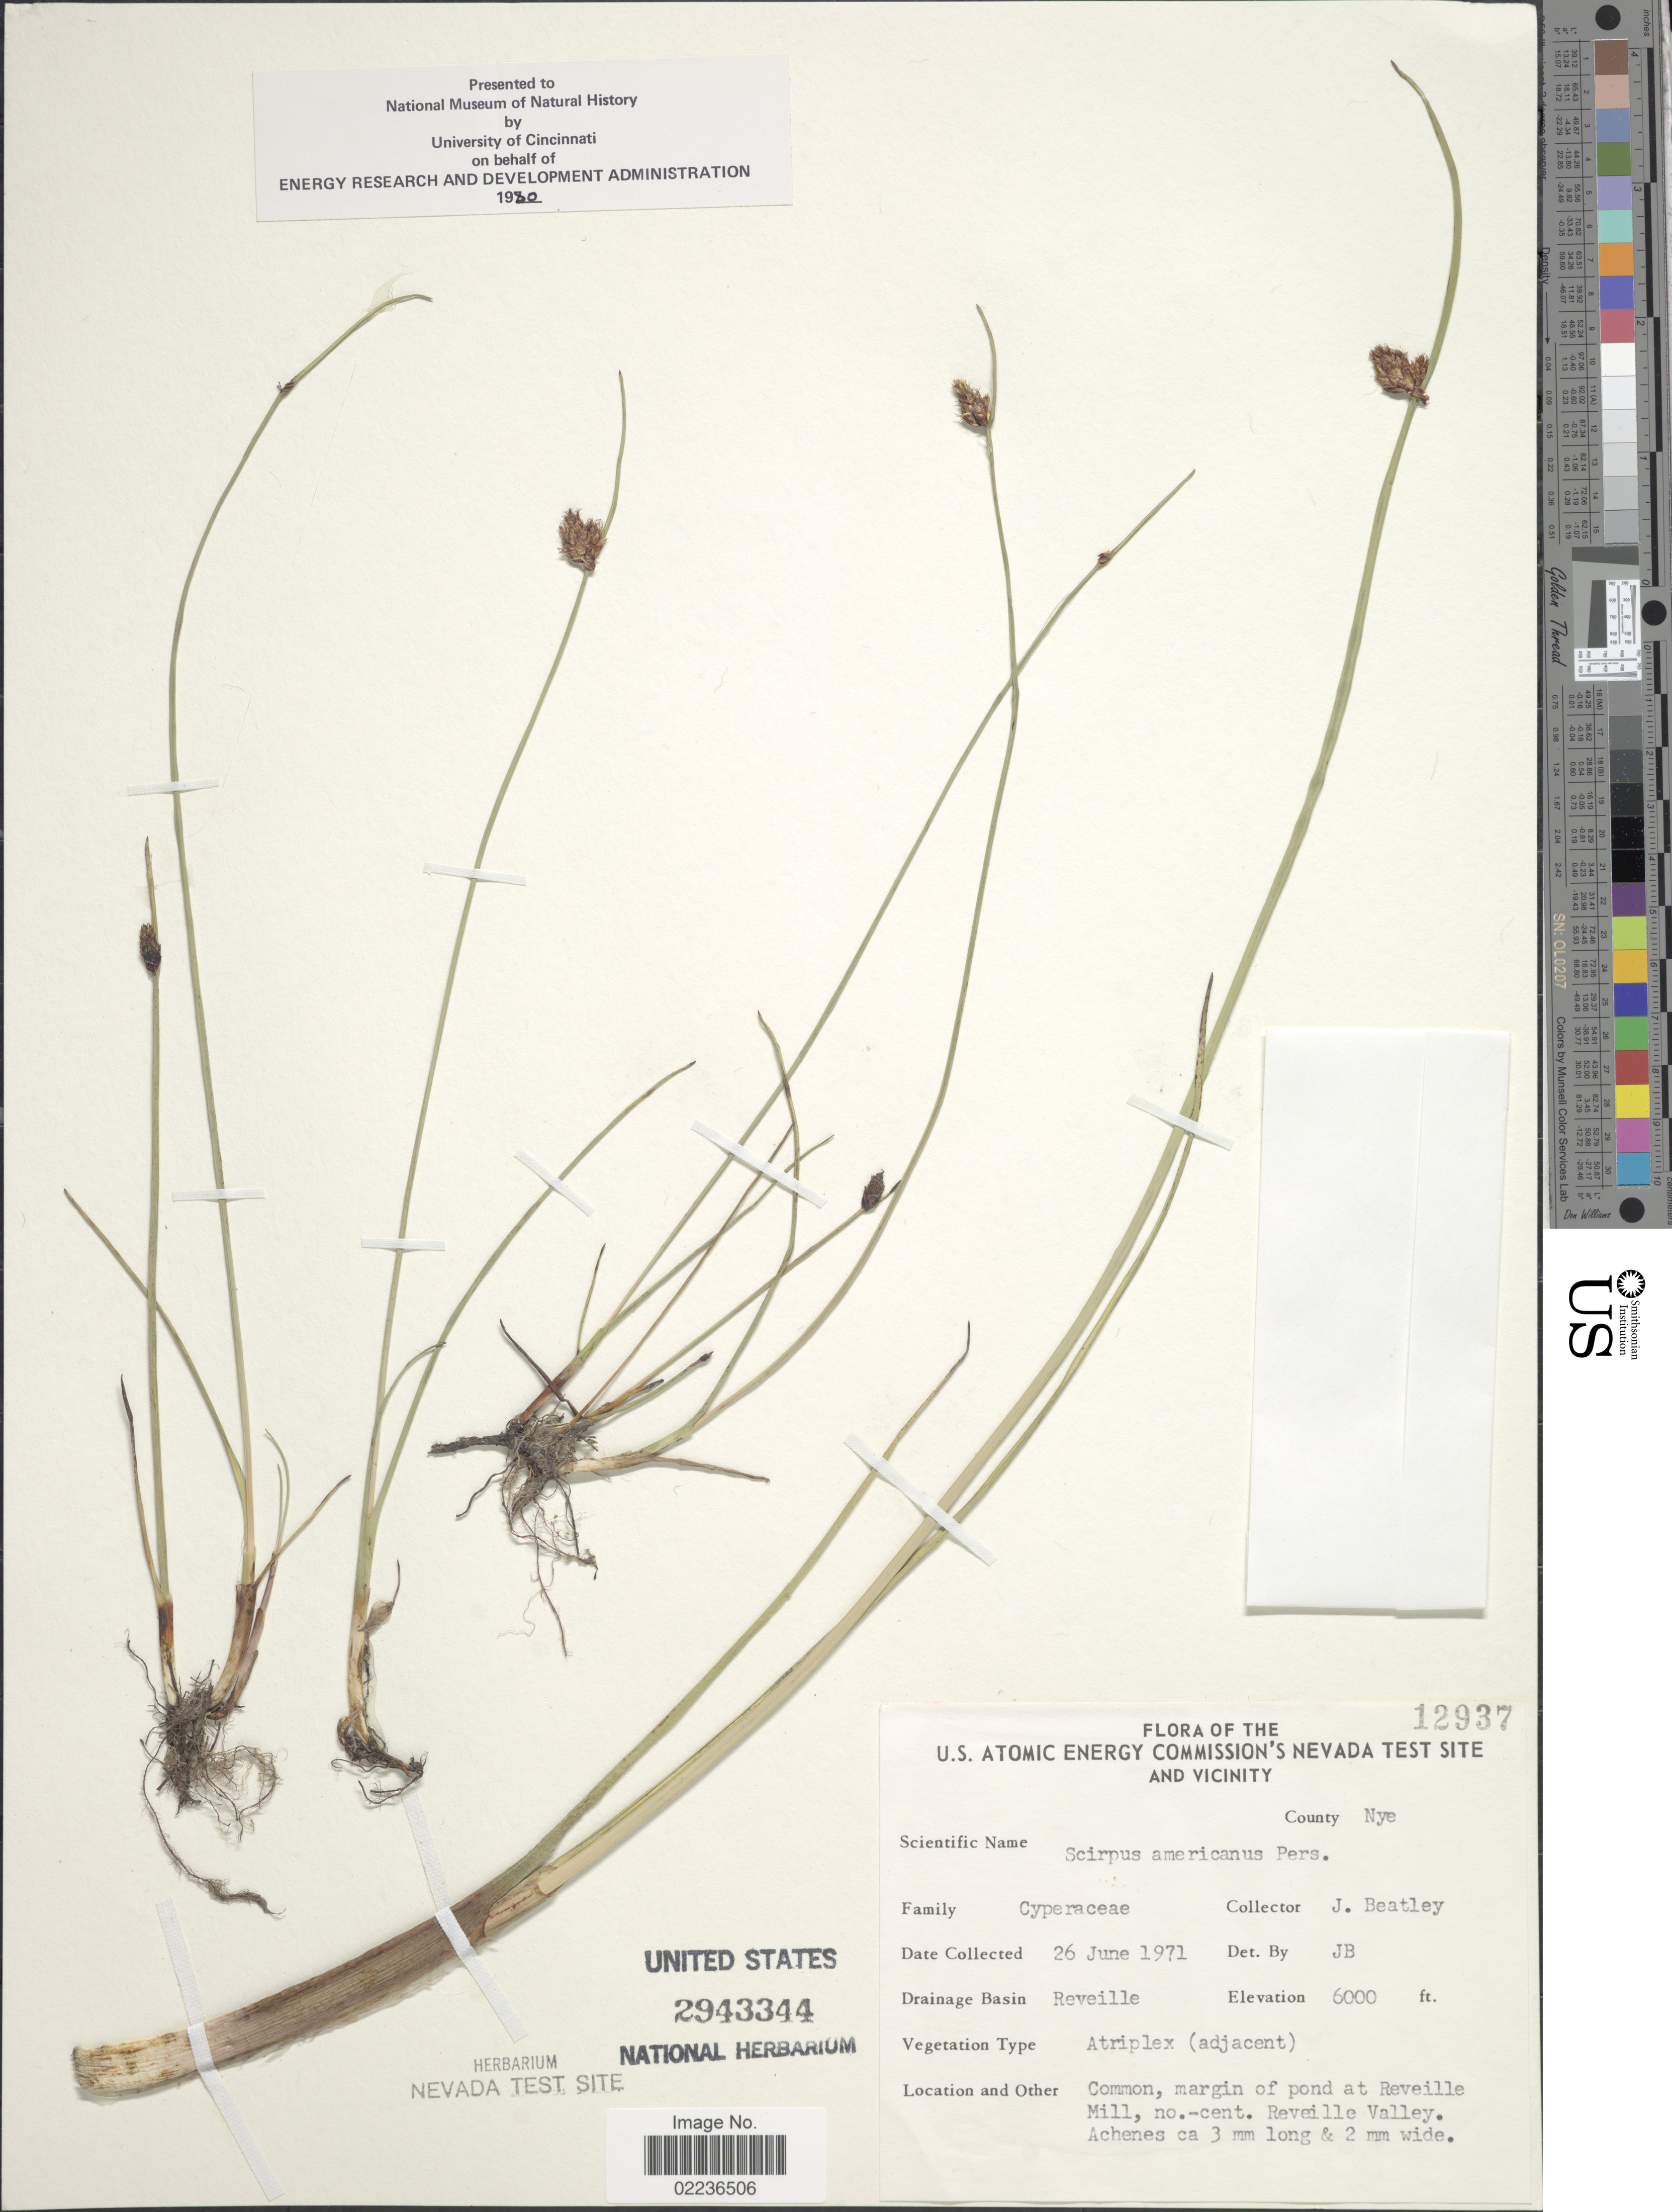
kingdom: Plantae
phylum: Tracheophyta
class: Liliopsida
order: Poales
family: Cyperaceae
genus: Schoenoplectus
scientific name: Schoenoplectus pungens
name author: (Vahl) Palla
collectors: J. C. Beatley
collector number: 12937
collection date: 1971-06-26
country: United States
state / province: Nevada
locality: U.S. Atomic Energy Commisision's Nevada Test Site and Vicinity, County Nye, Reveille, margin of pond at Reveille Mill, no.-cent, Reveille Valley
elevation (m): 1829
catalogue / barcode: US 2943344